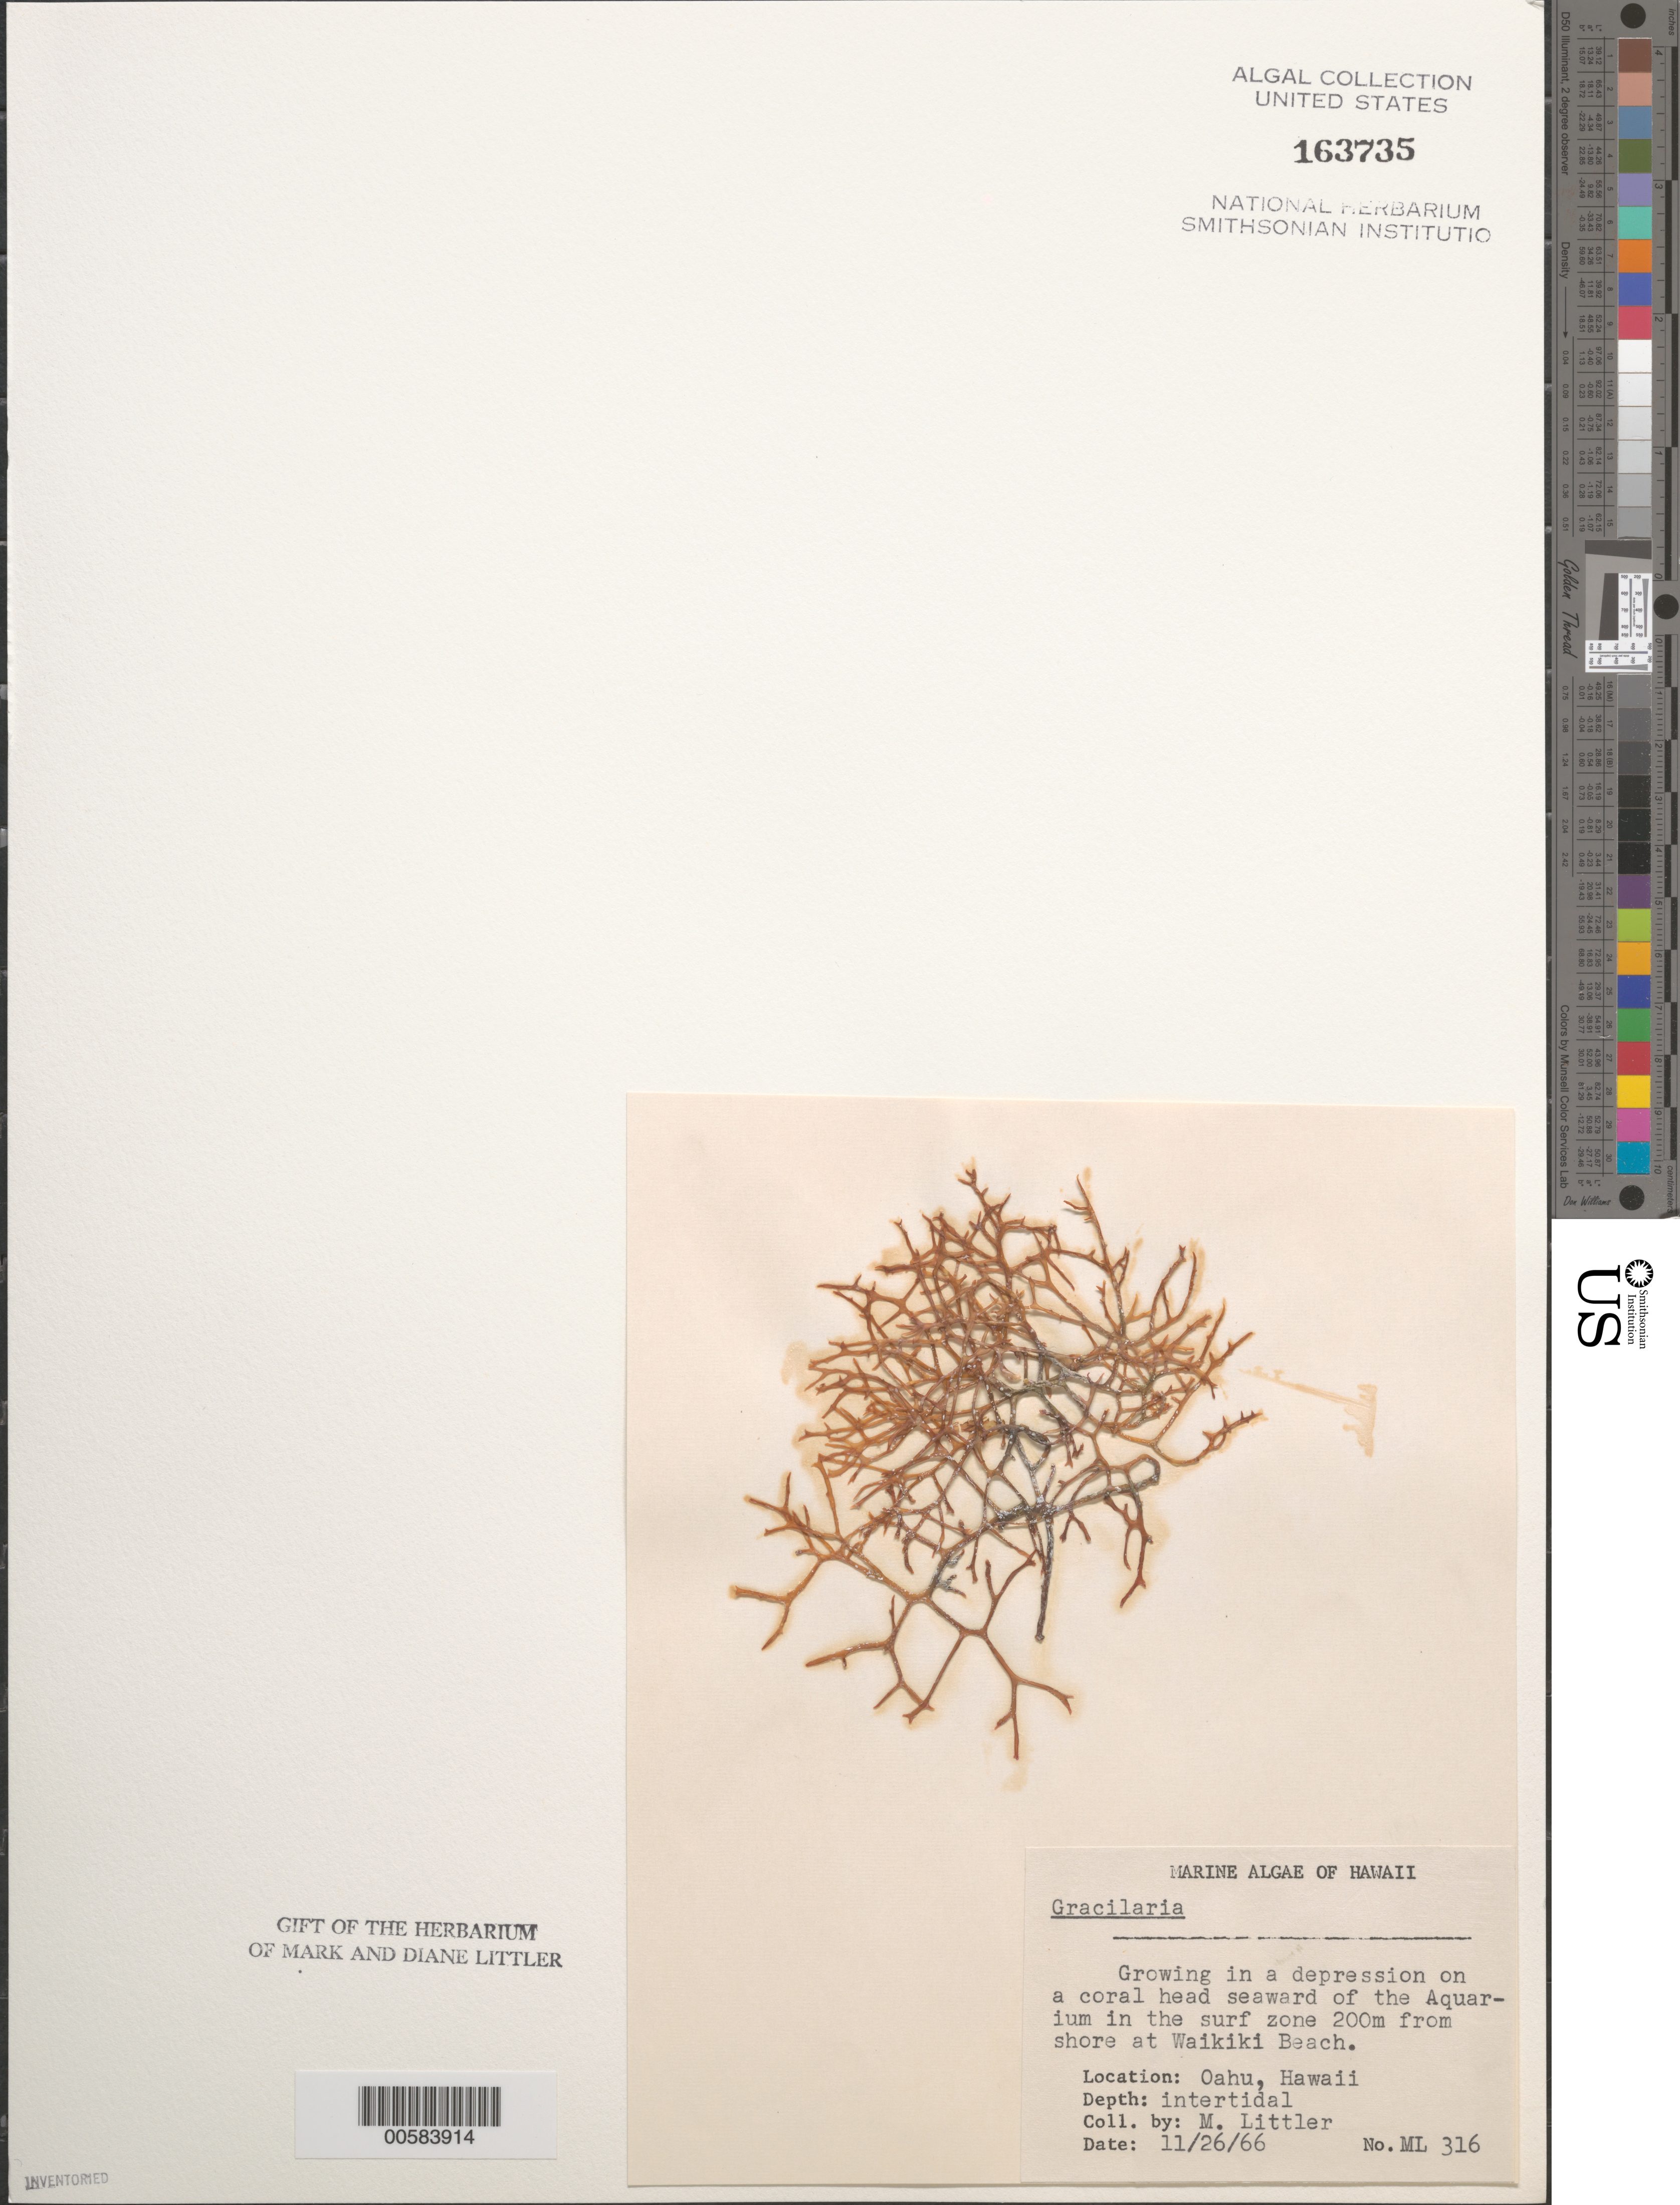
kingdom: Plantae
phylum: Rhodophyta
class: Florideophyceae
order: Gracilariales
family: Gracilariaceae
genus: Gracilaria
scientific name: Gracilaria sp.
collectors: M. M. Littler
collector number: ML 316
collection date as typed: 26 Nov 1966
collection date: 1966-11-26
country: United States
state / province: Hawaii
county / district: Honolulu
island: Oahu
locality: Waikiki Beach near Aquarium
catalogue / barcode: US 163735